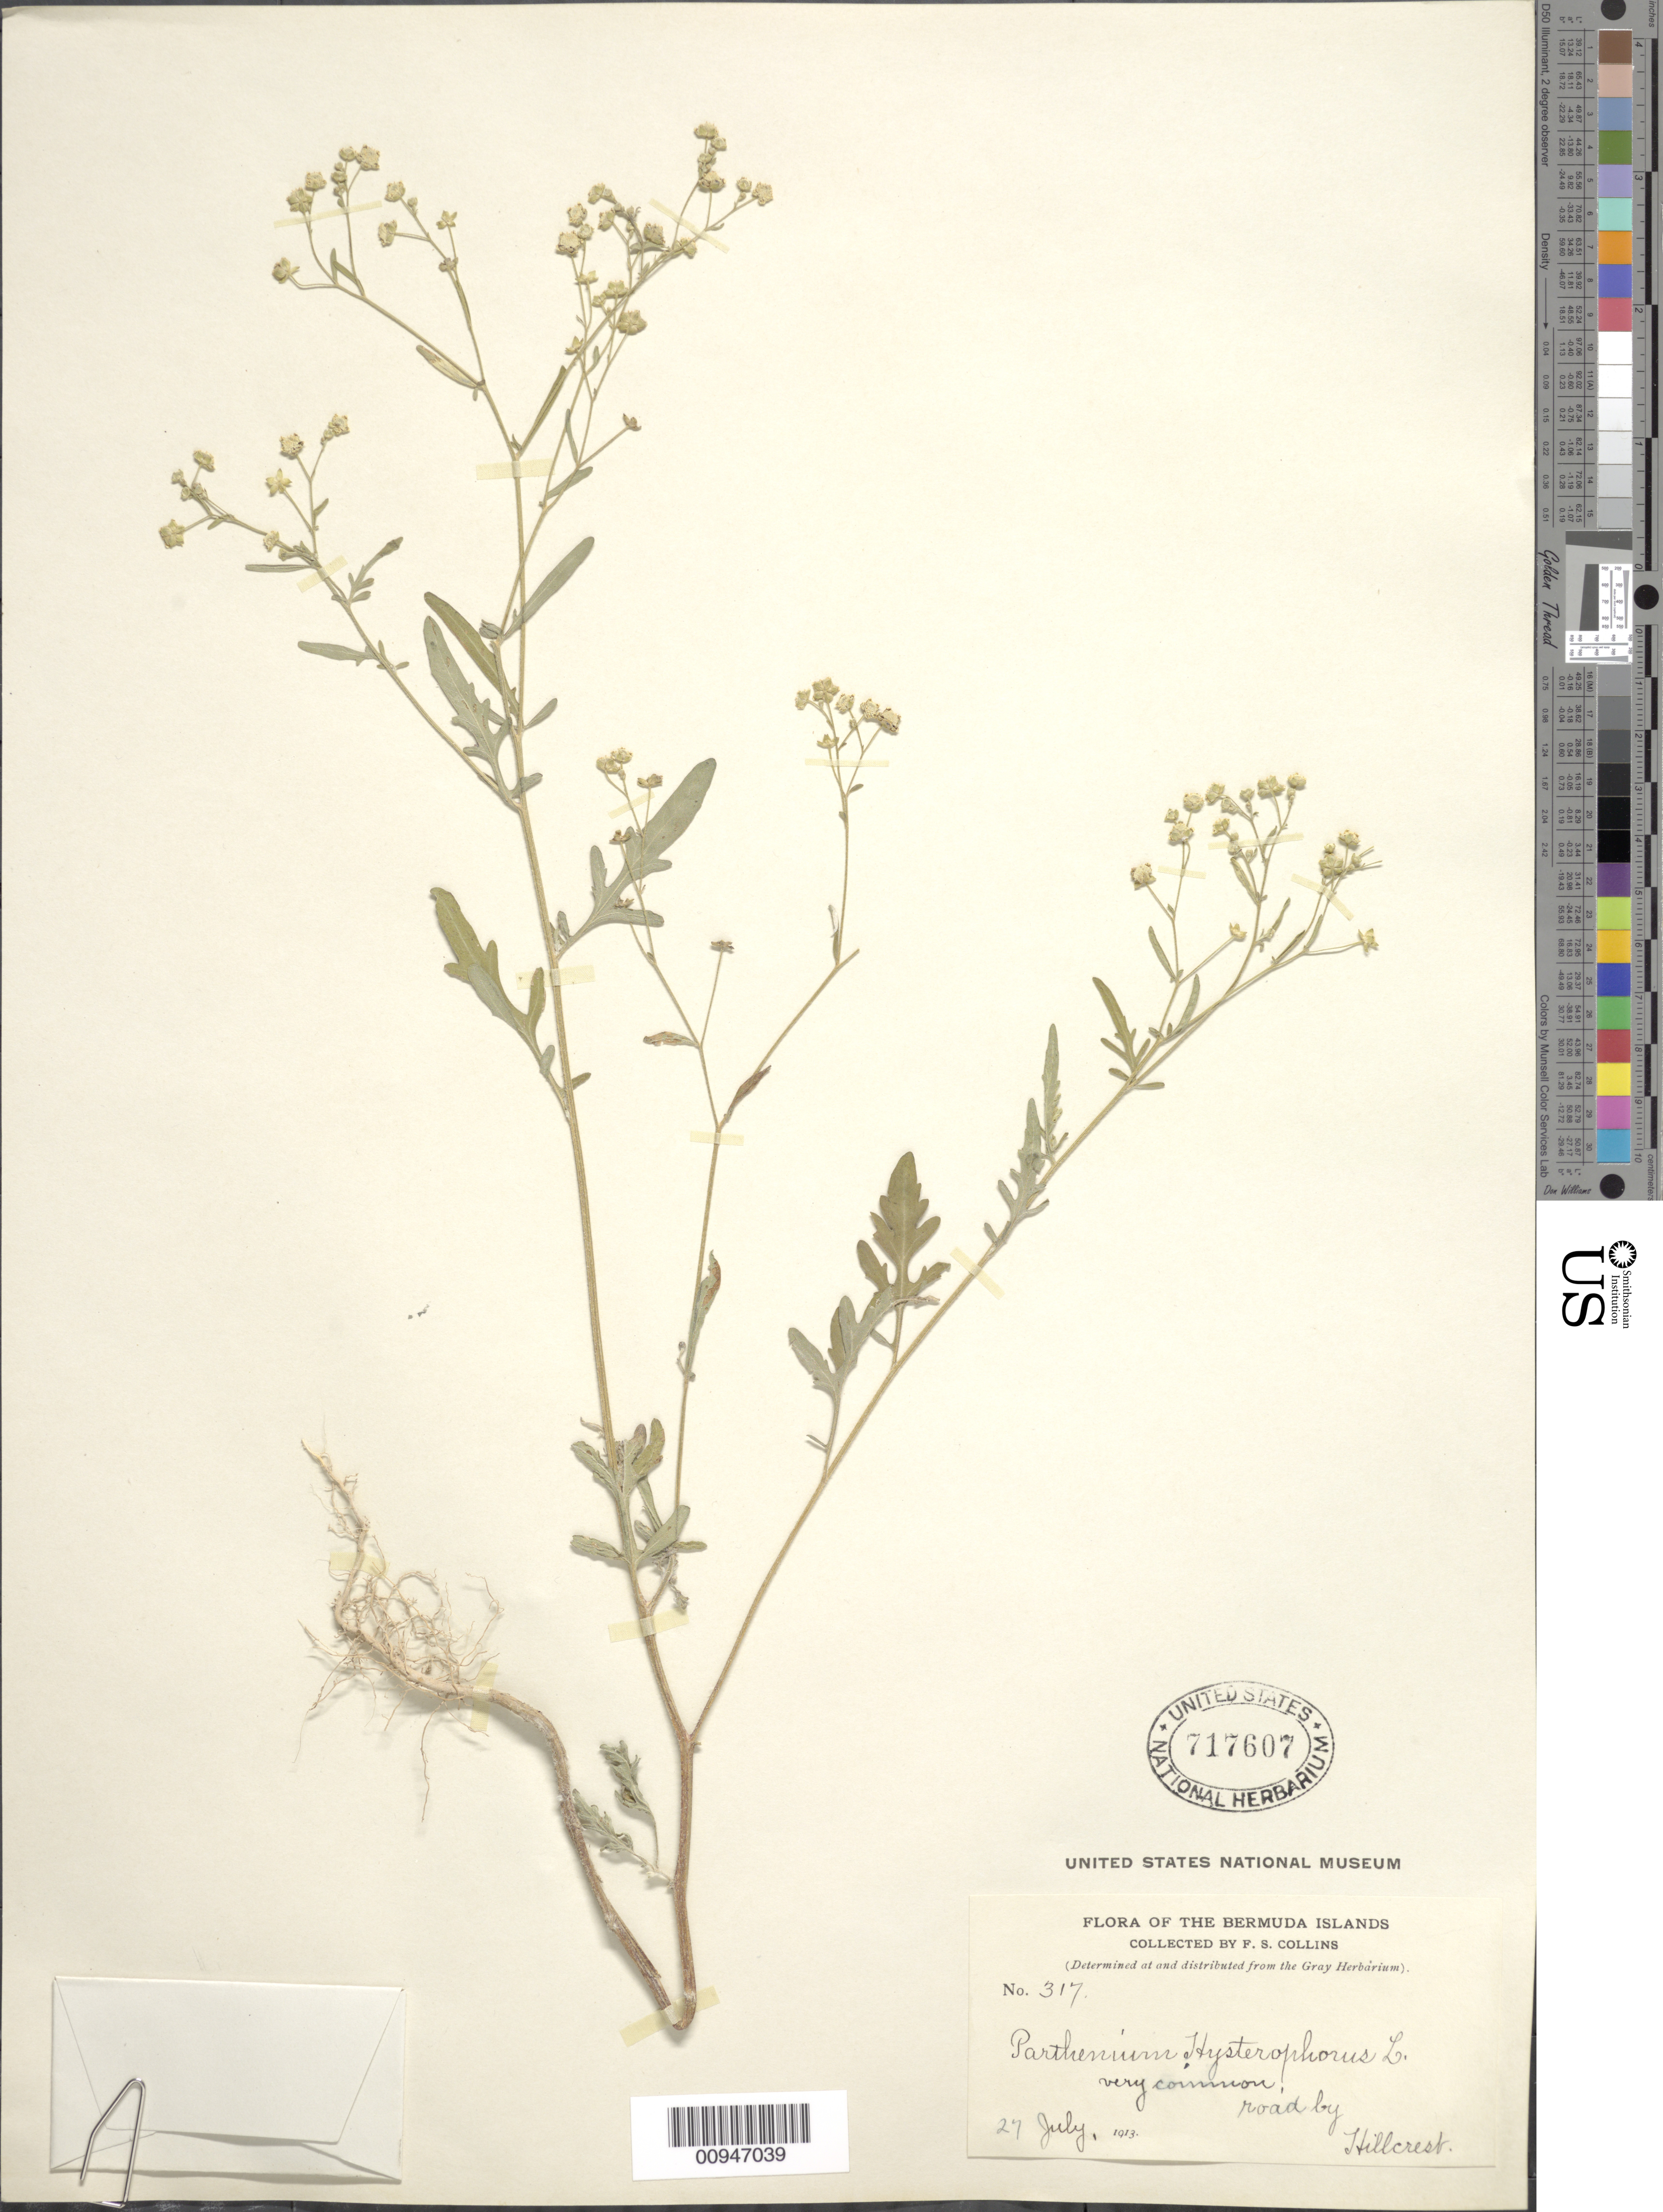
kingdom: Plantae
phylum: Tracheophyta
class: Magnoliopsida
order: Asterales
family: Asteraceae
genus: Parthenium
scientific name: Parthenium hysterophorus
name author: L.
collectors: F. Collins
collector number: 317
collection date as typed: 27 Jul 1913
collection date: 1913-07-27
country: Bermuda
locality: Road by Hillcrest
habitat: Road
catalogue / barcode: US 717607